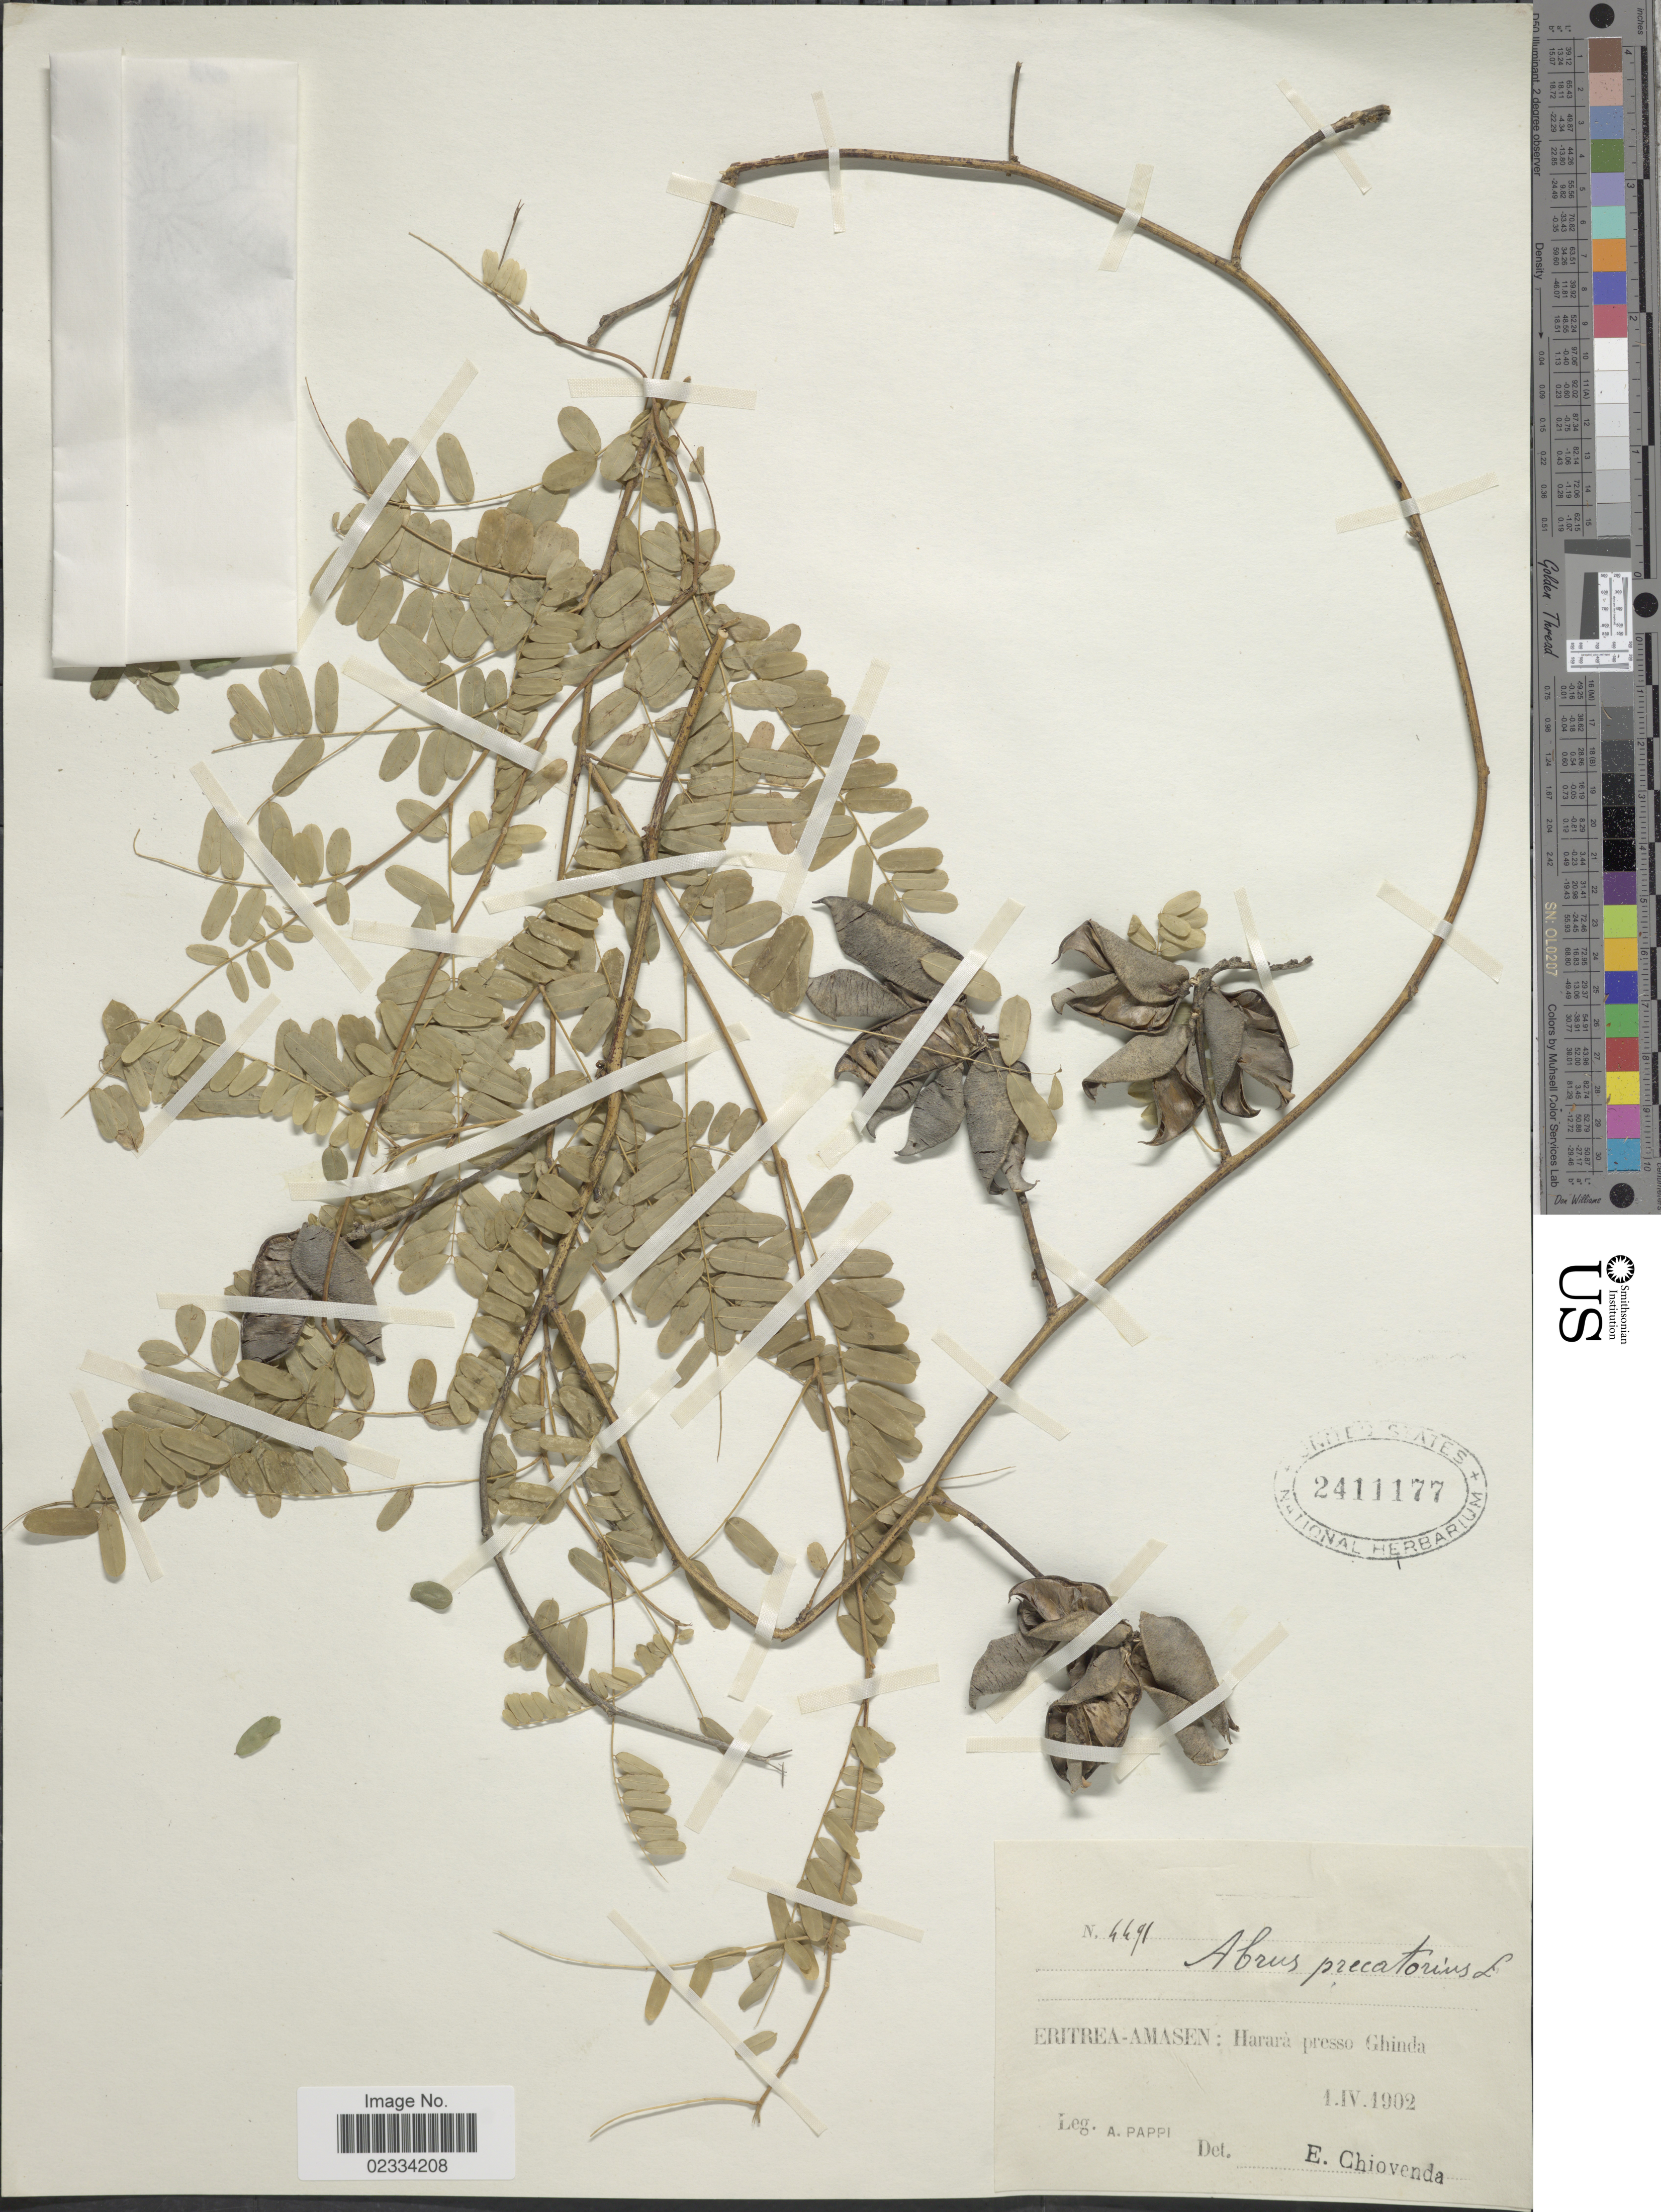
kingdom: Plantae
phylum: Tracheophyta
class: Magnoliopsida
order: Fabales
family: Fabaceae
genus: Abrus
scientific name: Abrus precatorius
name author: L.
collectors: A. Pappi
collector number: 4491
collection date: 1902-04-01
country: Eritrea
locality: Eritrea-Amasen: Hararà presso Ghinda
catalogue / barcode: US 2411177